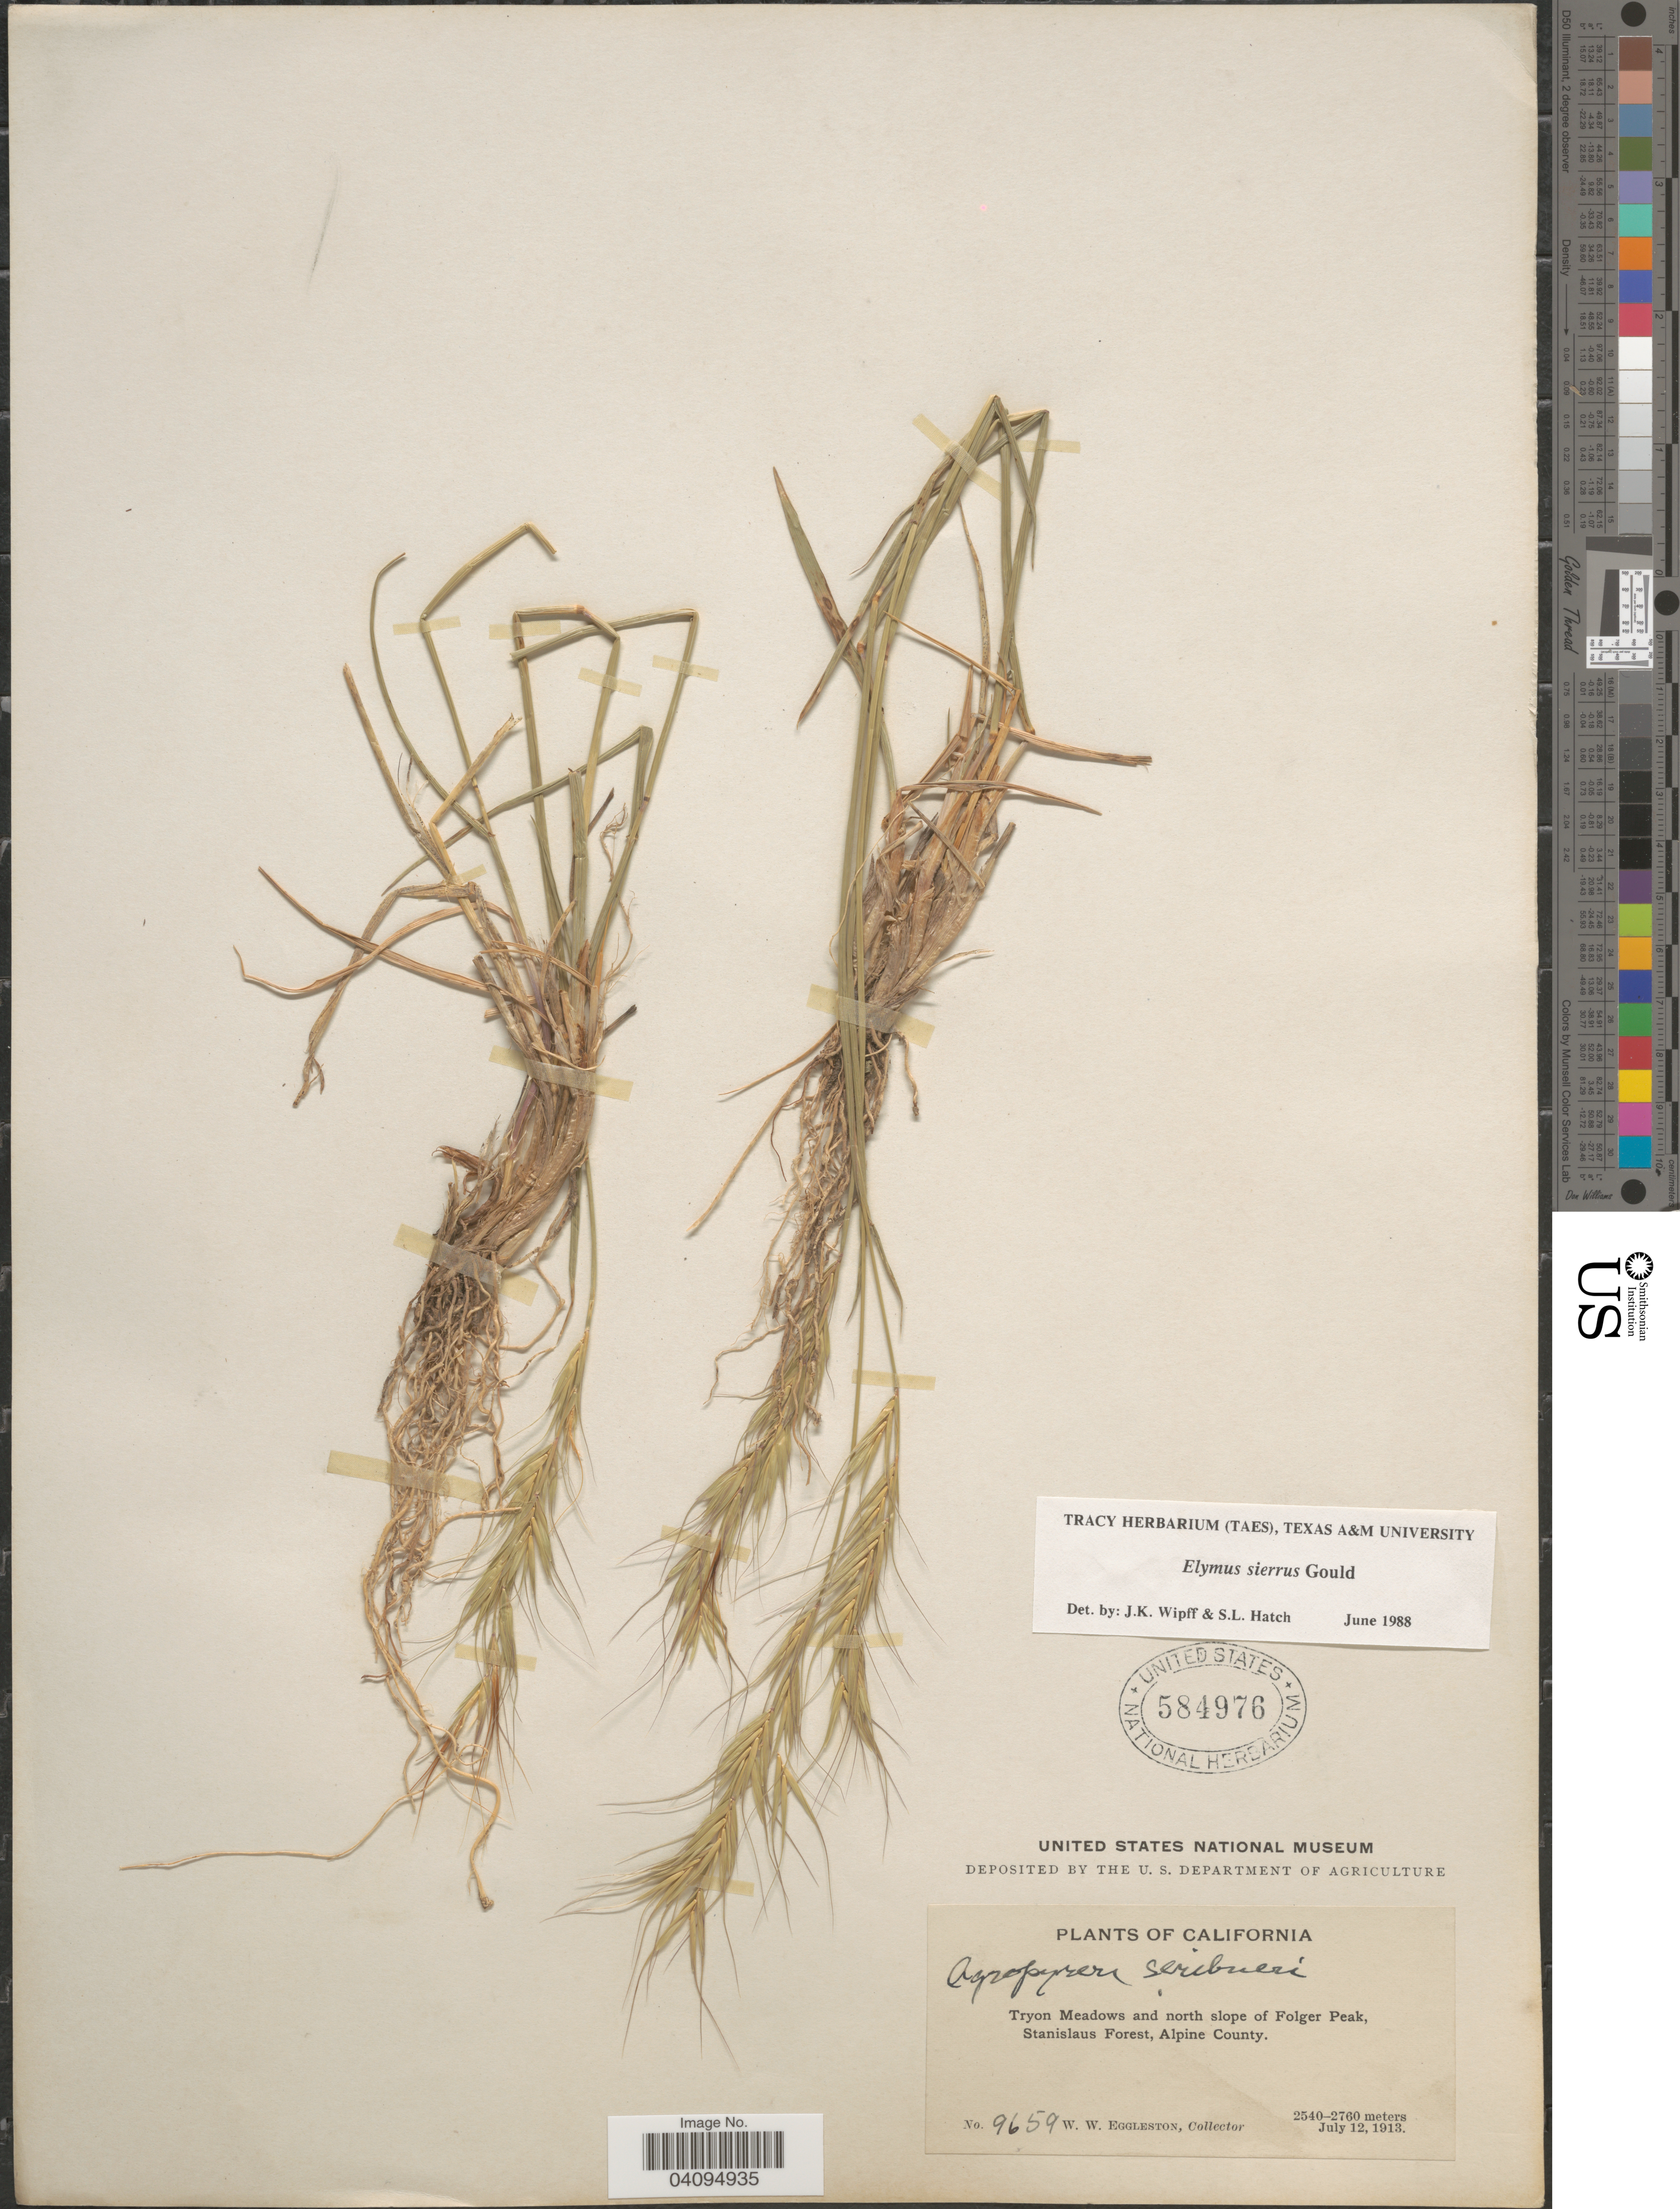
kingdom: Plantae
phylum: Tracheophyta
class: Liliopsida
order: Poales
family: Poaceae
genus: Elymus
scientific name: Elymus sierrae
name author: Gould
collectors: W. W. Eggleston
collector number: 9659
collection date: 1913-07-12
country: United States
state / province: California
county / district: Alpine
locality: Tryon Meadows and north slope of Folger Peak, Stanislaus Forest, Alpine County.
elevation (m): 2540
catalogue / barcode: US 584976